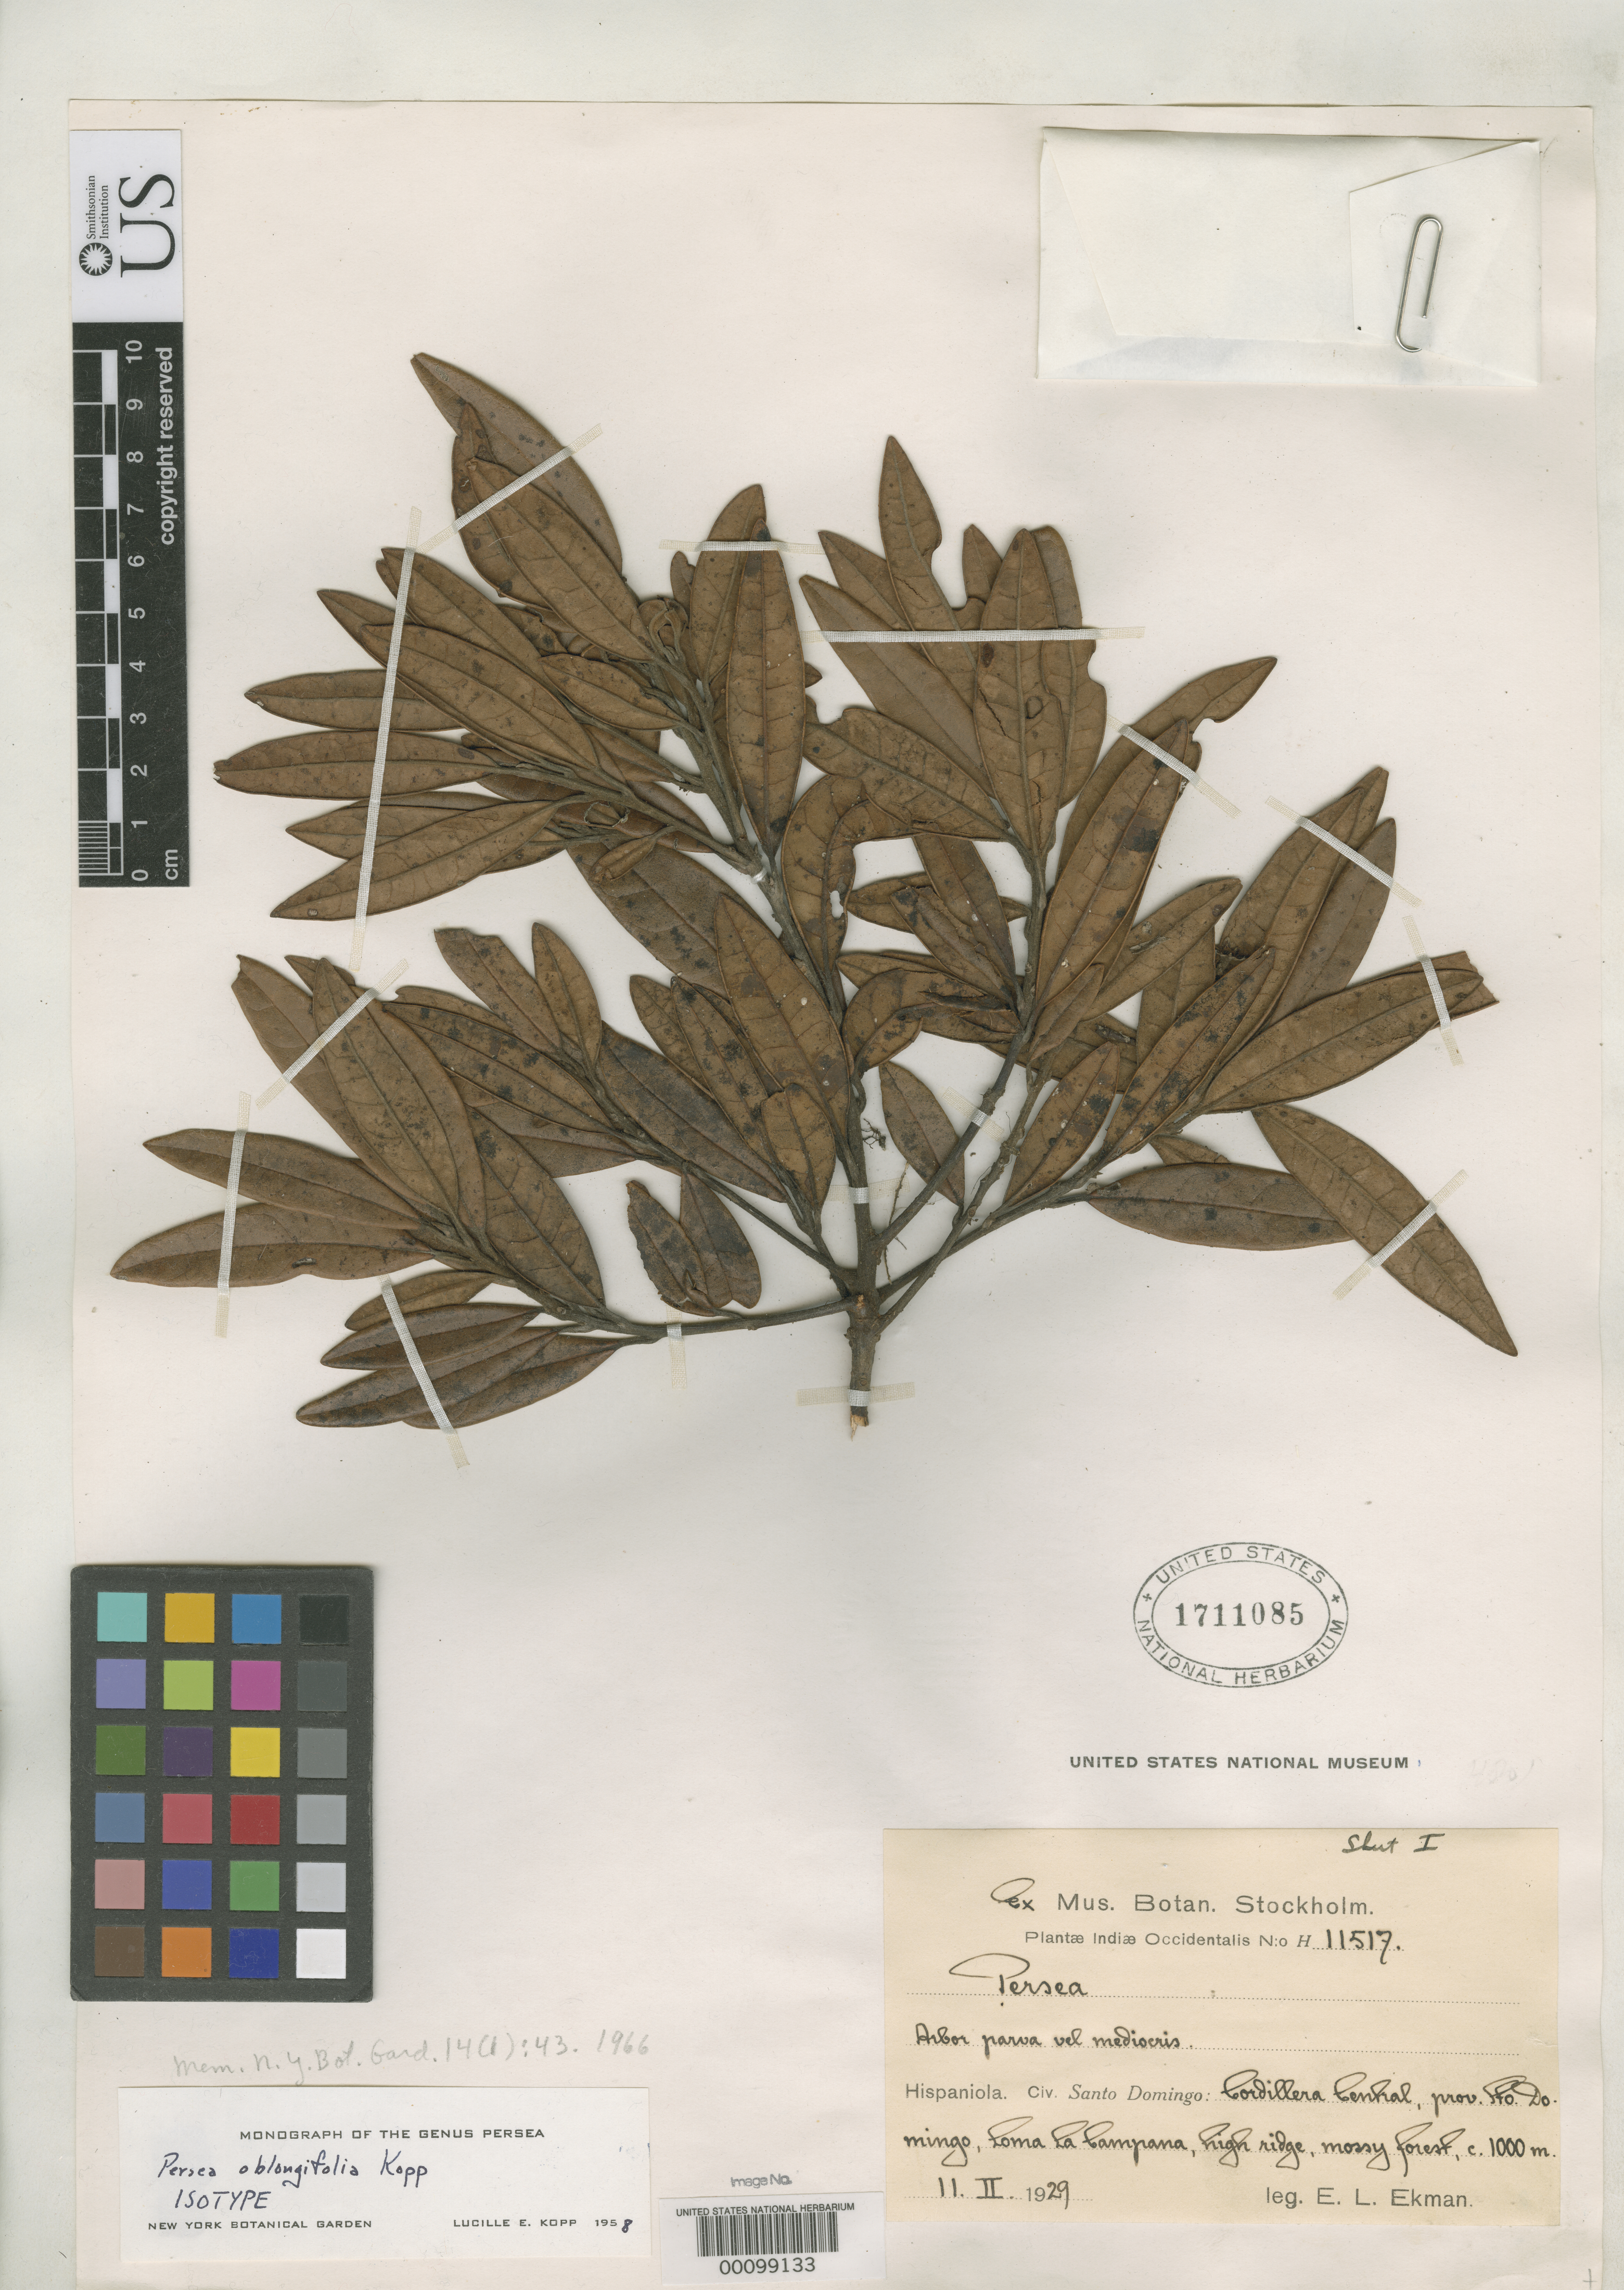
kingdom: Plantae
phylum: Tracheophyta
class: Magnoliopsida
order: Laurales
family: Lauraceae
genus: Persea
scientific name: Persea oblongifolia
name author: L.E. Kopp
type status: Isotype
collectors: E. L. Ekman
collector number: H-11517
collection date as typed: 11 Feb 1929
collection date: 1929-02-11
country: Dominican Republic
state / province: Distrito Nacional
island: Hispaniola Island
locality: Santadomingo, Cordillera Central.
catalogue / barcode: US 1711085